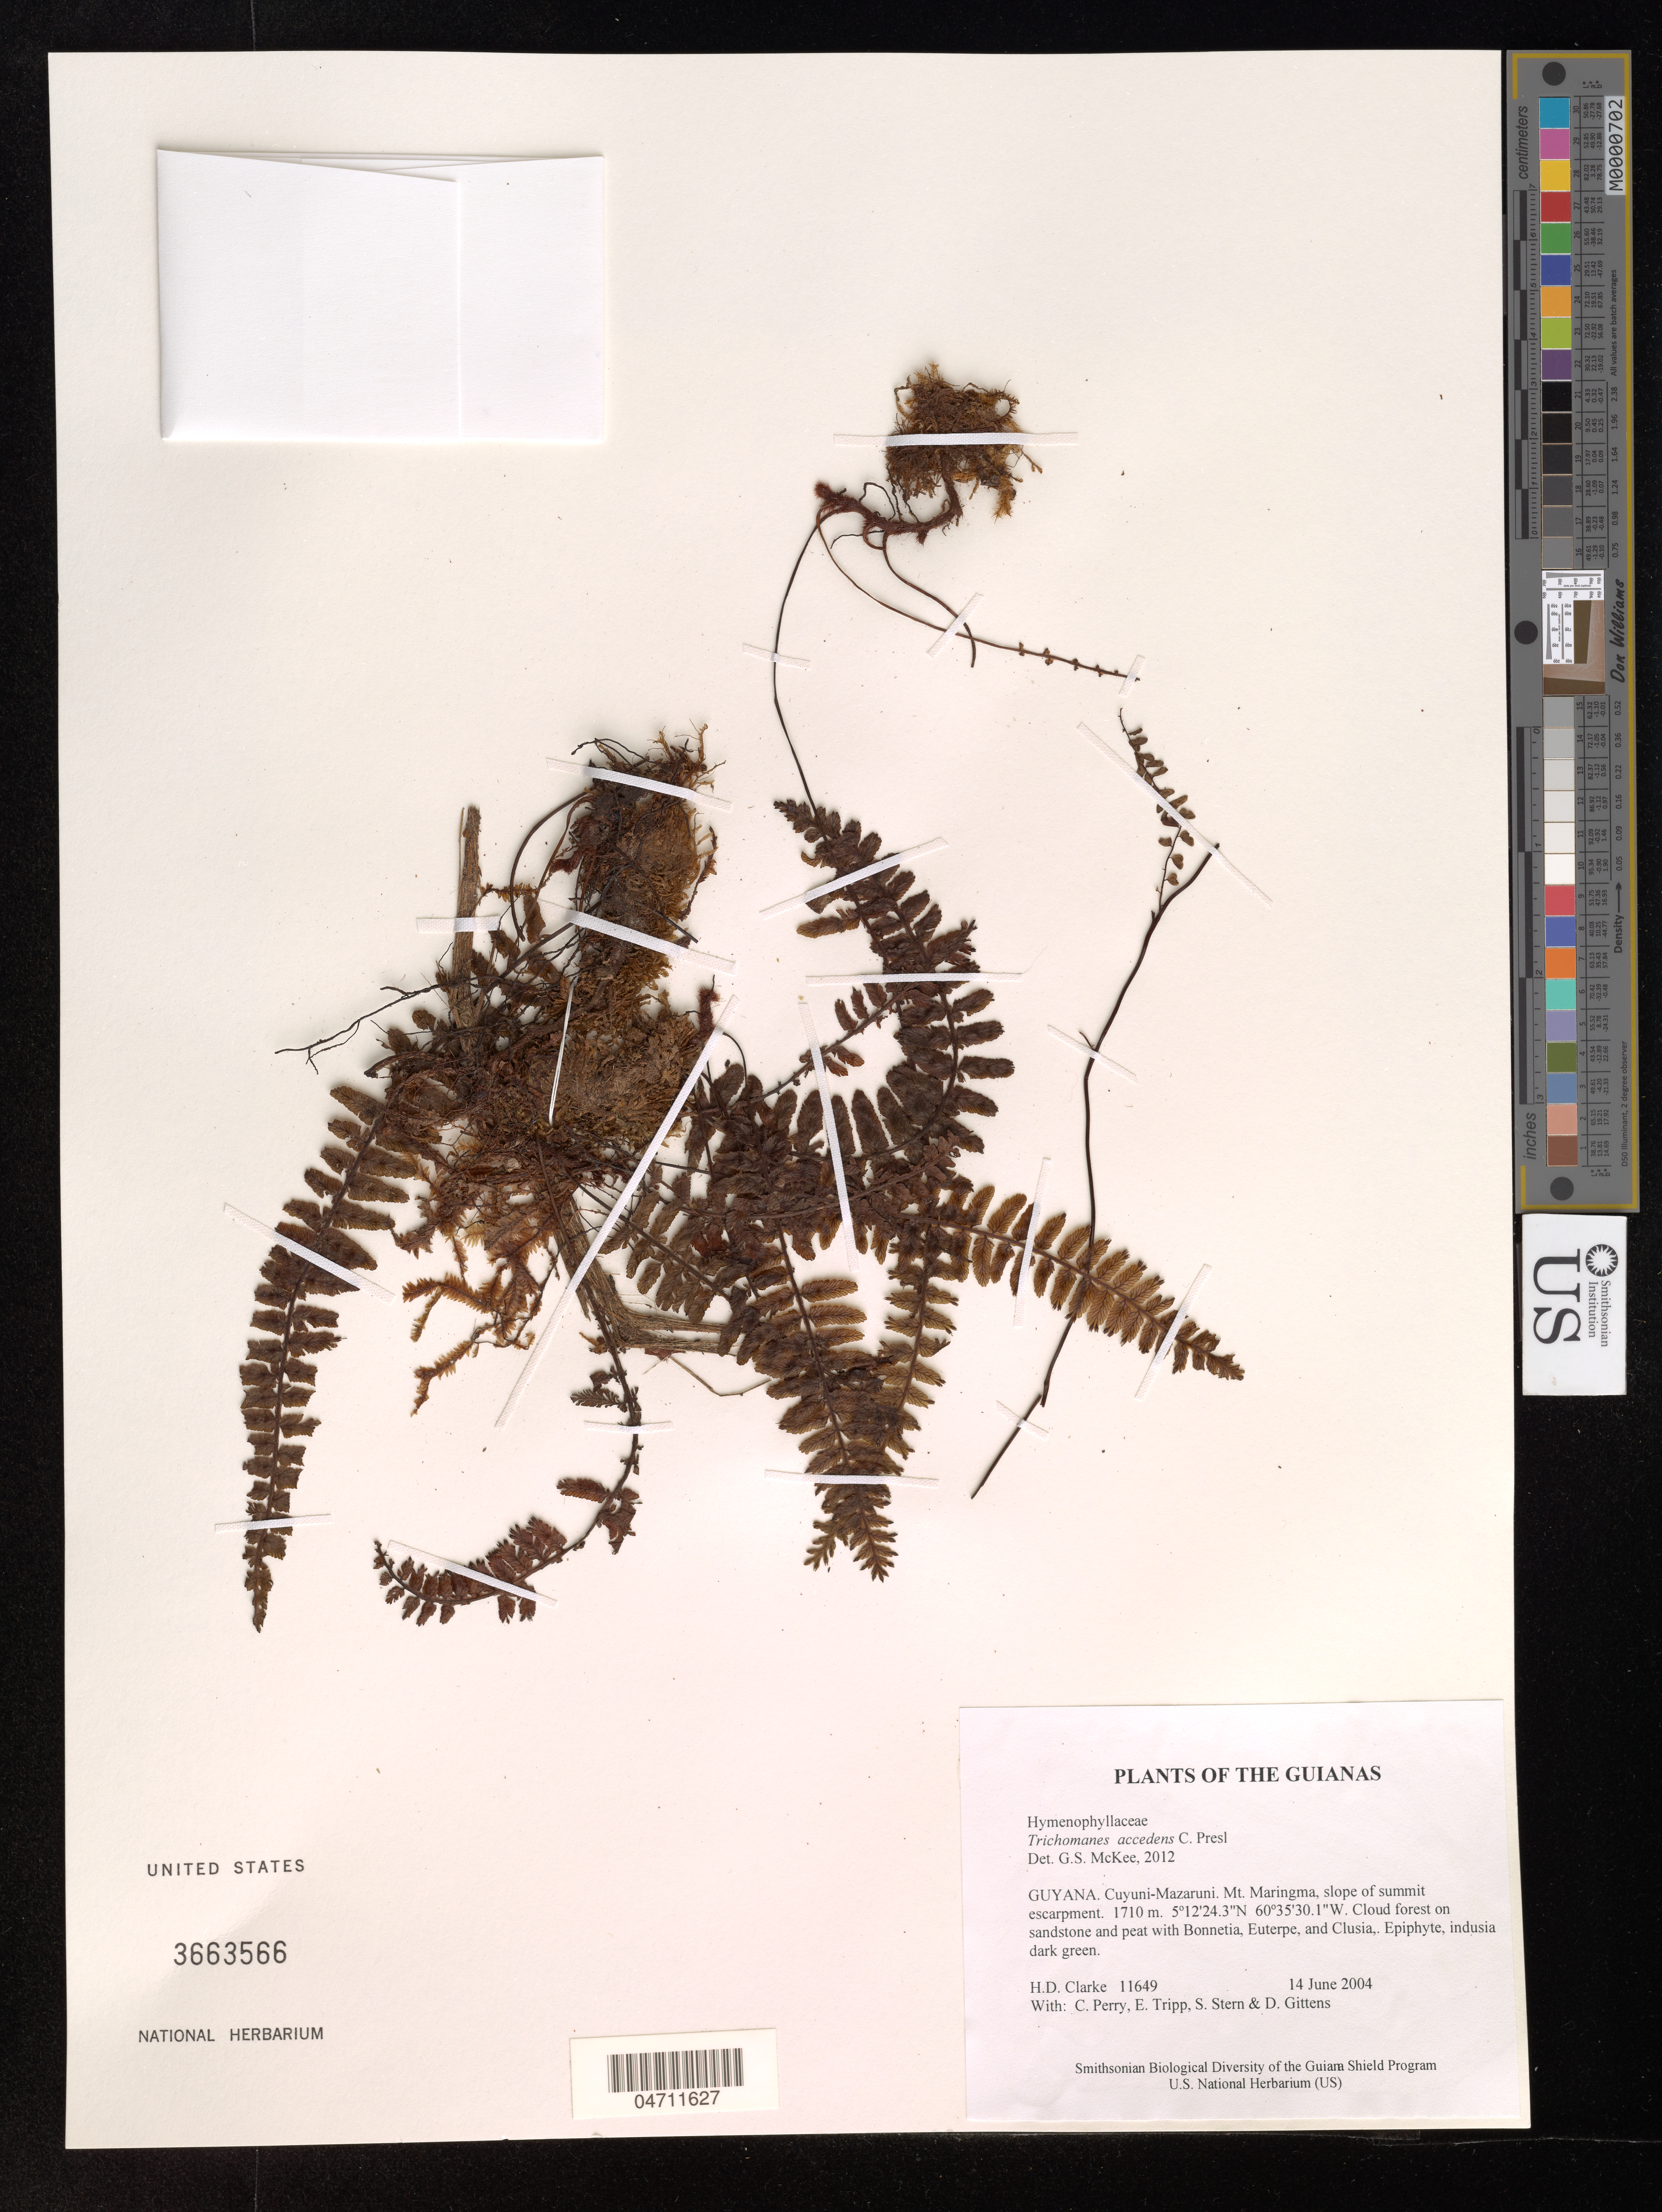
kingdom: Plantae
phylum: Tracheophyta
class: Polypodiopsida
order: Hymenophyllales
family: Hymenophyllaceae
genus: Trichomanes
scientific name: Trichomanes accedens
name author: C. Presl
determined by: McKee, G. S., (US), NMNH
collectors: H. D. Clarke, C. Perry, E. Tripp, S. R. Stern & D. Gittens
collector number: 11649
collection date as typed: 14 June 2004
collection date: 2004-06-14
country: Guyana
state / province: Cuyuni-Mazaruni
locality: Mt. Maringma, slope of summit escarpment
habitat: Cloud forest on sandstone and peat with Bonnetia, Euterpe, and Clusia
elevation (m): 1710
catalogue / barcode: US 3663566